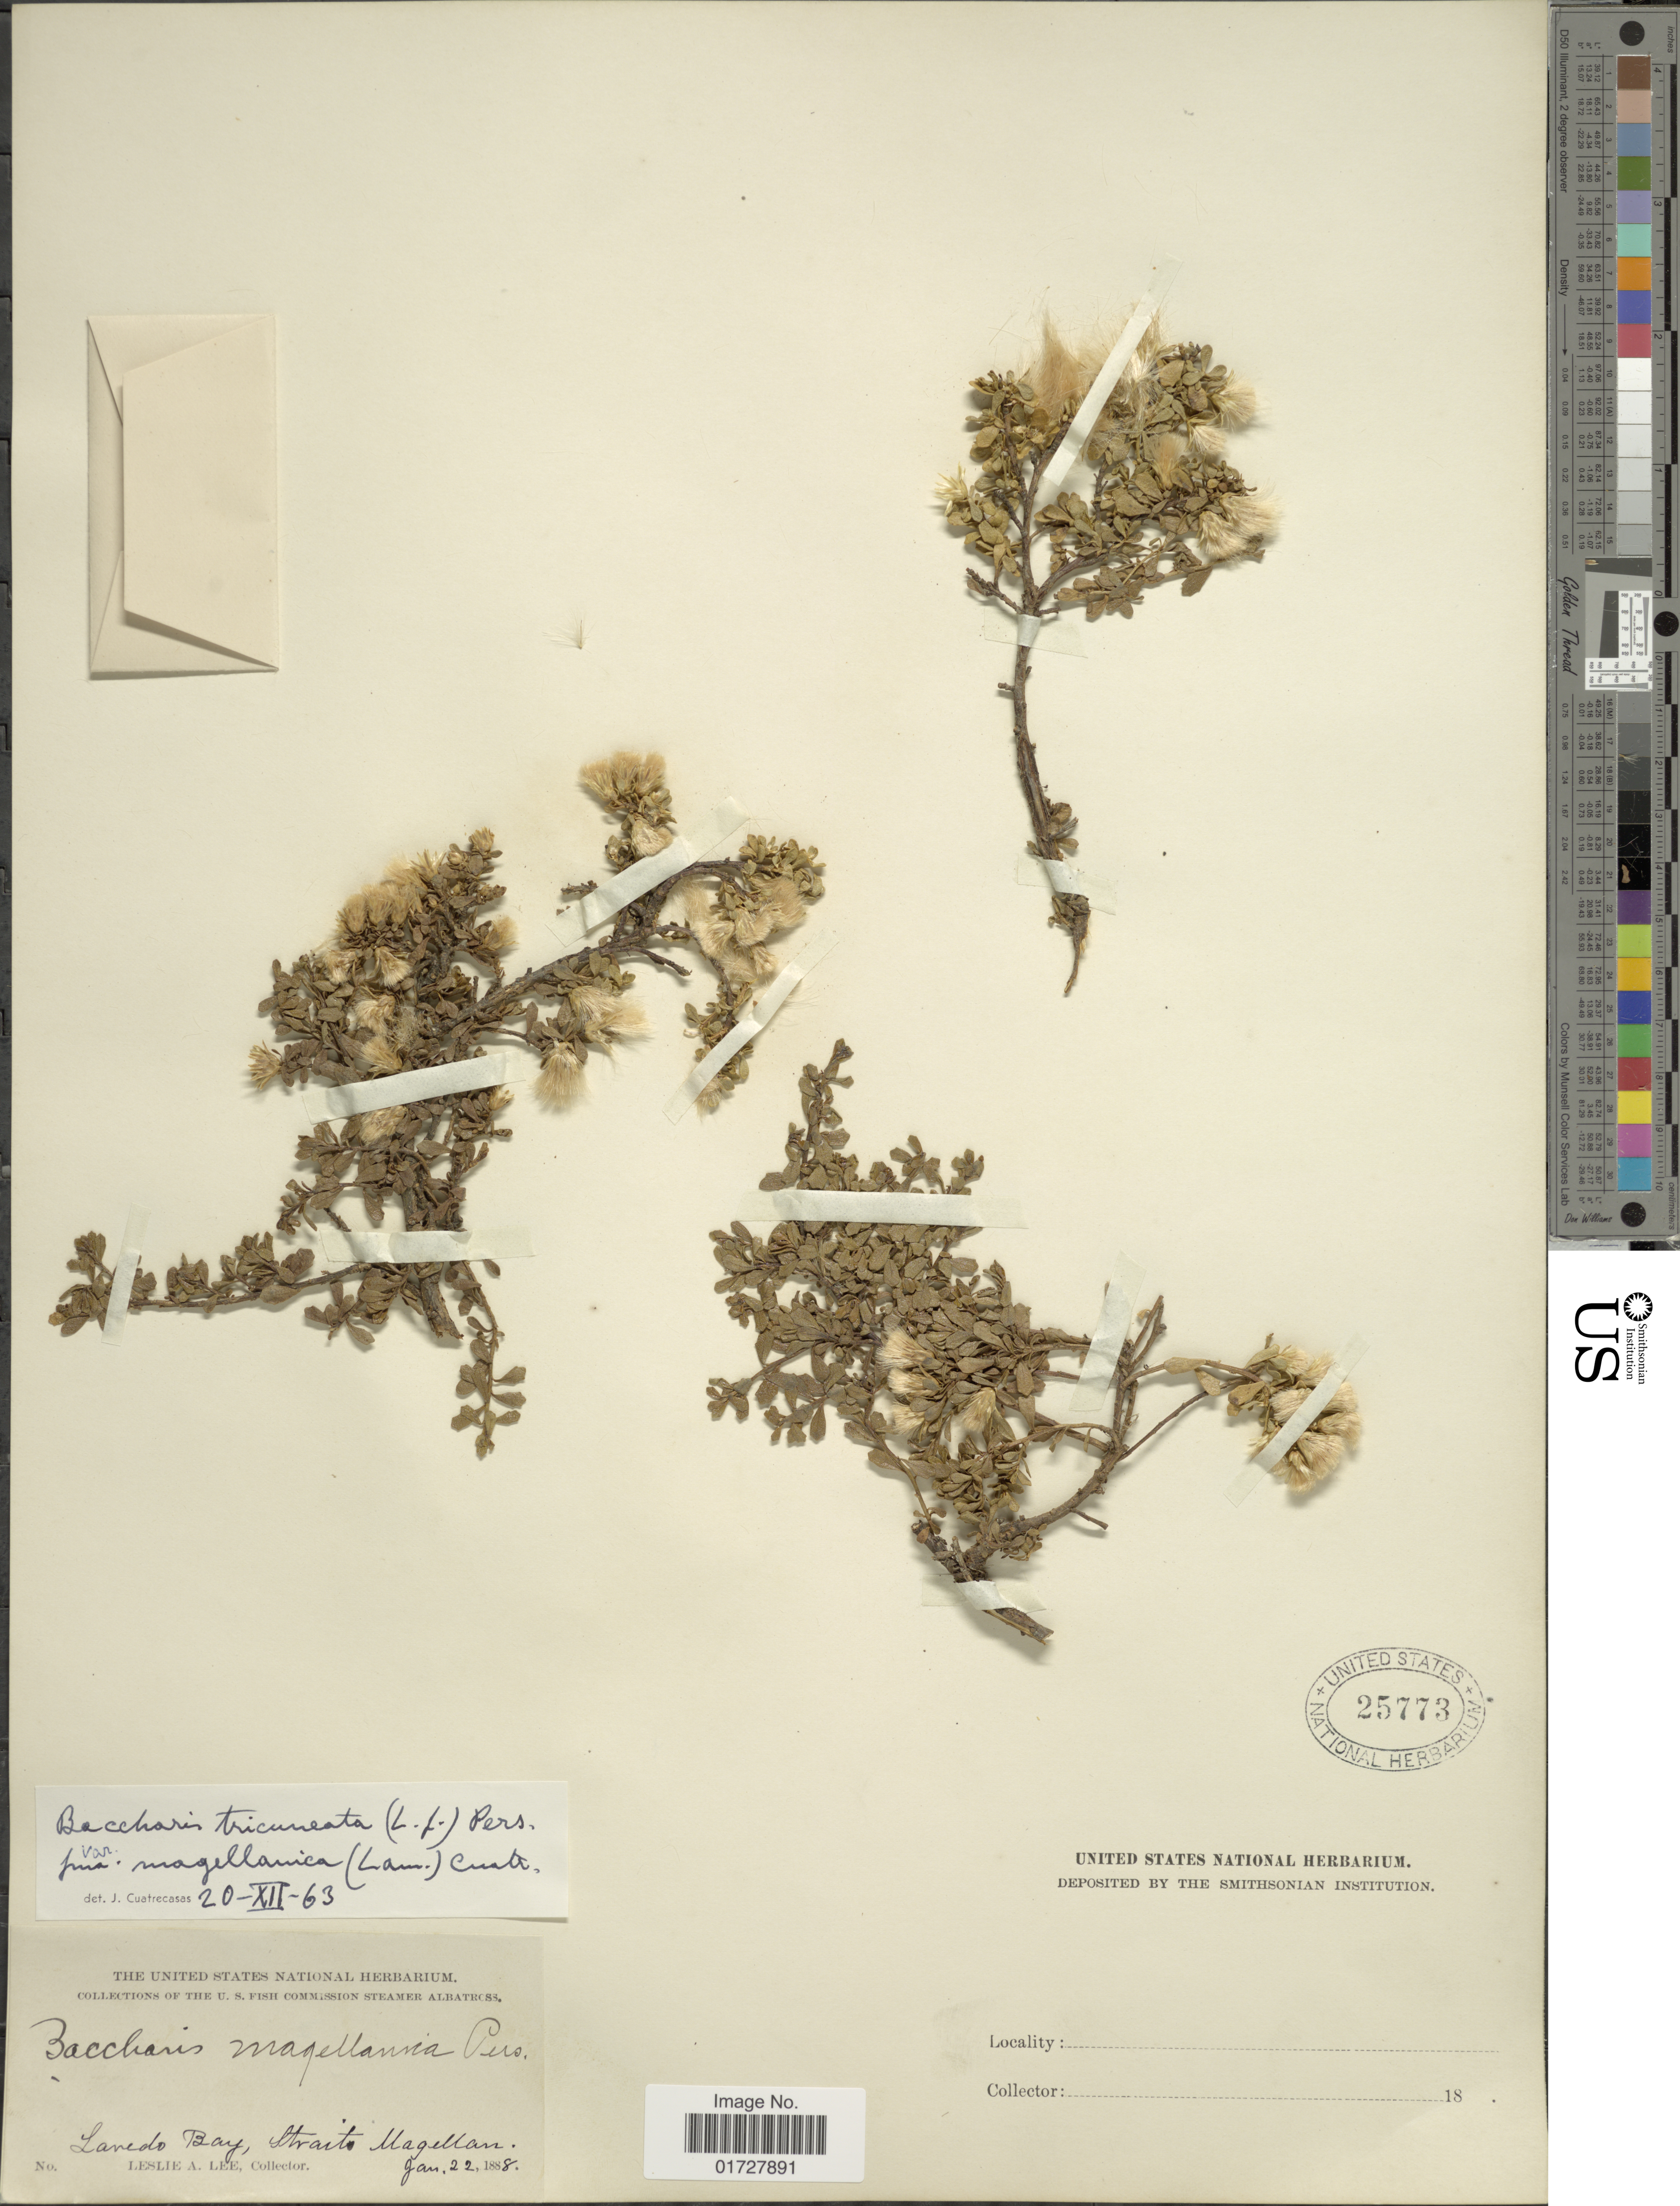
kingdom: Plantae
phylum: Tracheophyta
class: Magnoliopsida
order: Asterales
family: Asteraceae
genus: Baccharis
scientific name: Baccharis tricuneata var. magellanica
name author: (Lam.) Cuatrec.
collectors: L. Lee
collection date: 1888-01-22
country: Chile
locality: Laredo Bay, Straits Magellan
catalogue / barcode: US 25773